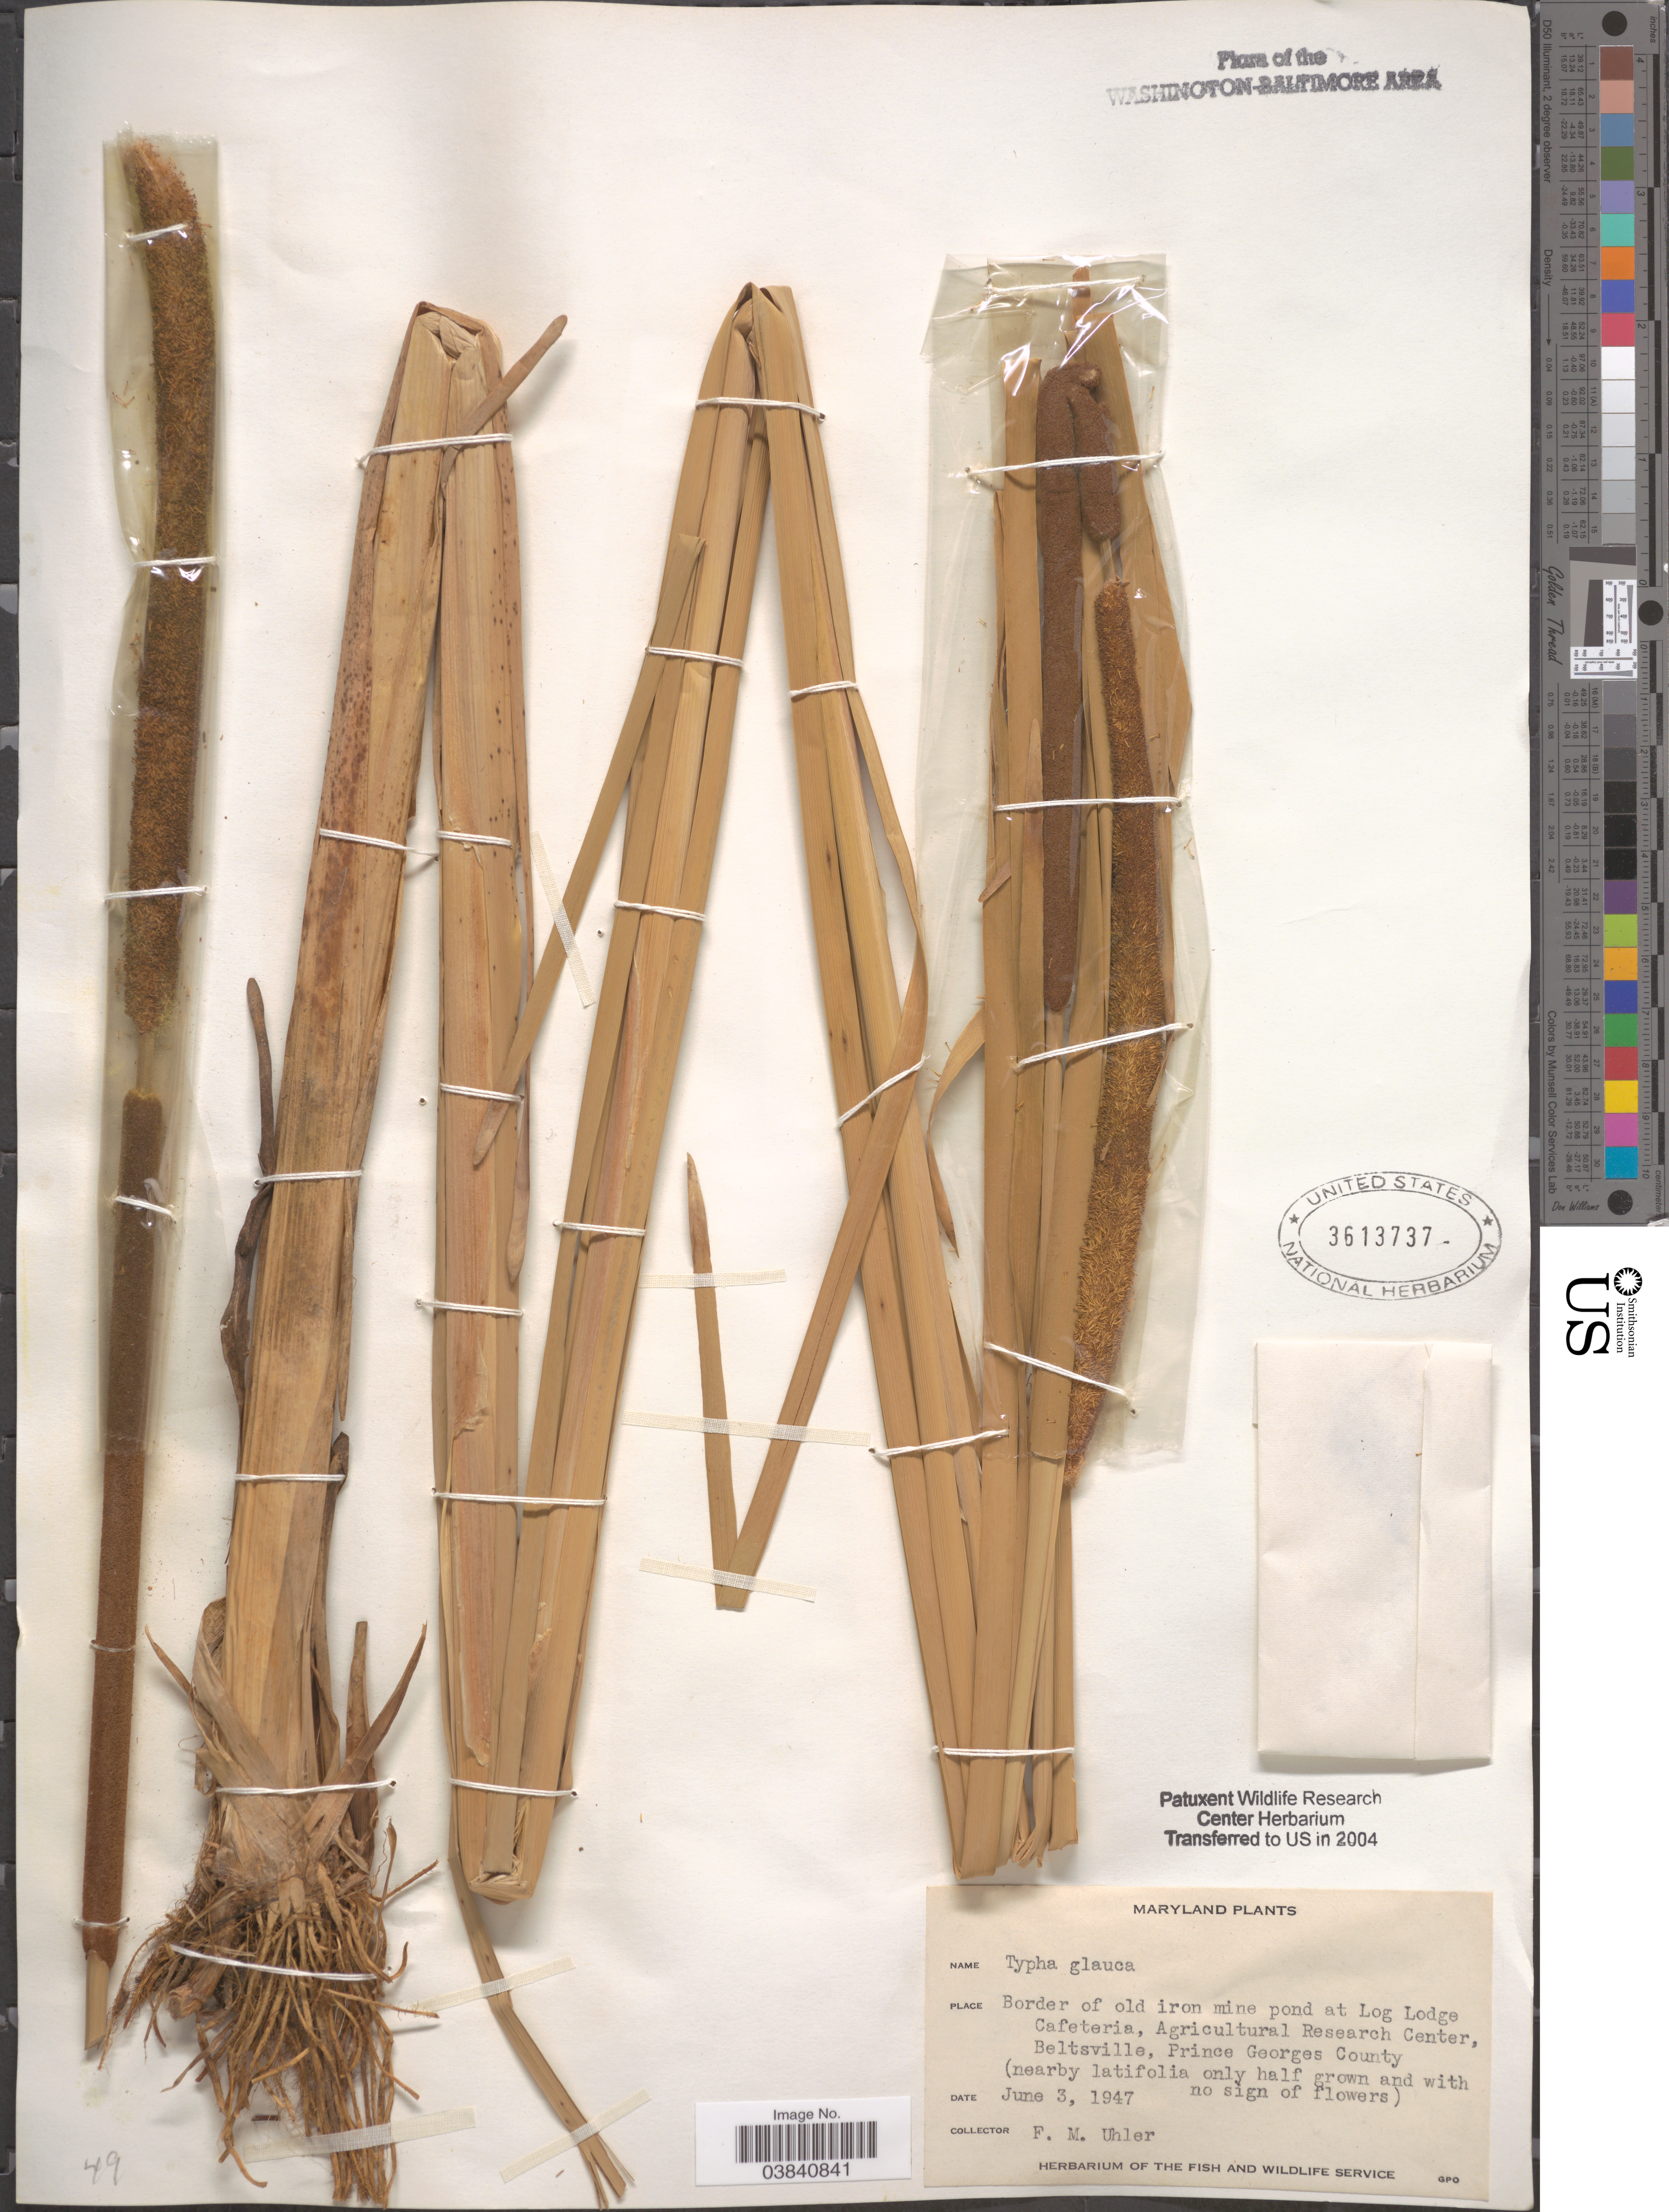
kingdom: Plantae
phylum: Tracheophyta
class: Liliopsida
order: Poales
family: Typhaceae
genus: Typha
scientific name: Typha glauca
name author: Godr.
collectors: F. M. Uhler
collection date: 1947-06-03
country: United States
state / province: Maryland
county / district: Prince George's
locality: Border of old iron mine pond at Log Lodge Cafeteria, Agricultural Research Center, Beltsville, Prince Georges County.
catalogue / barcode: US 3613737